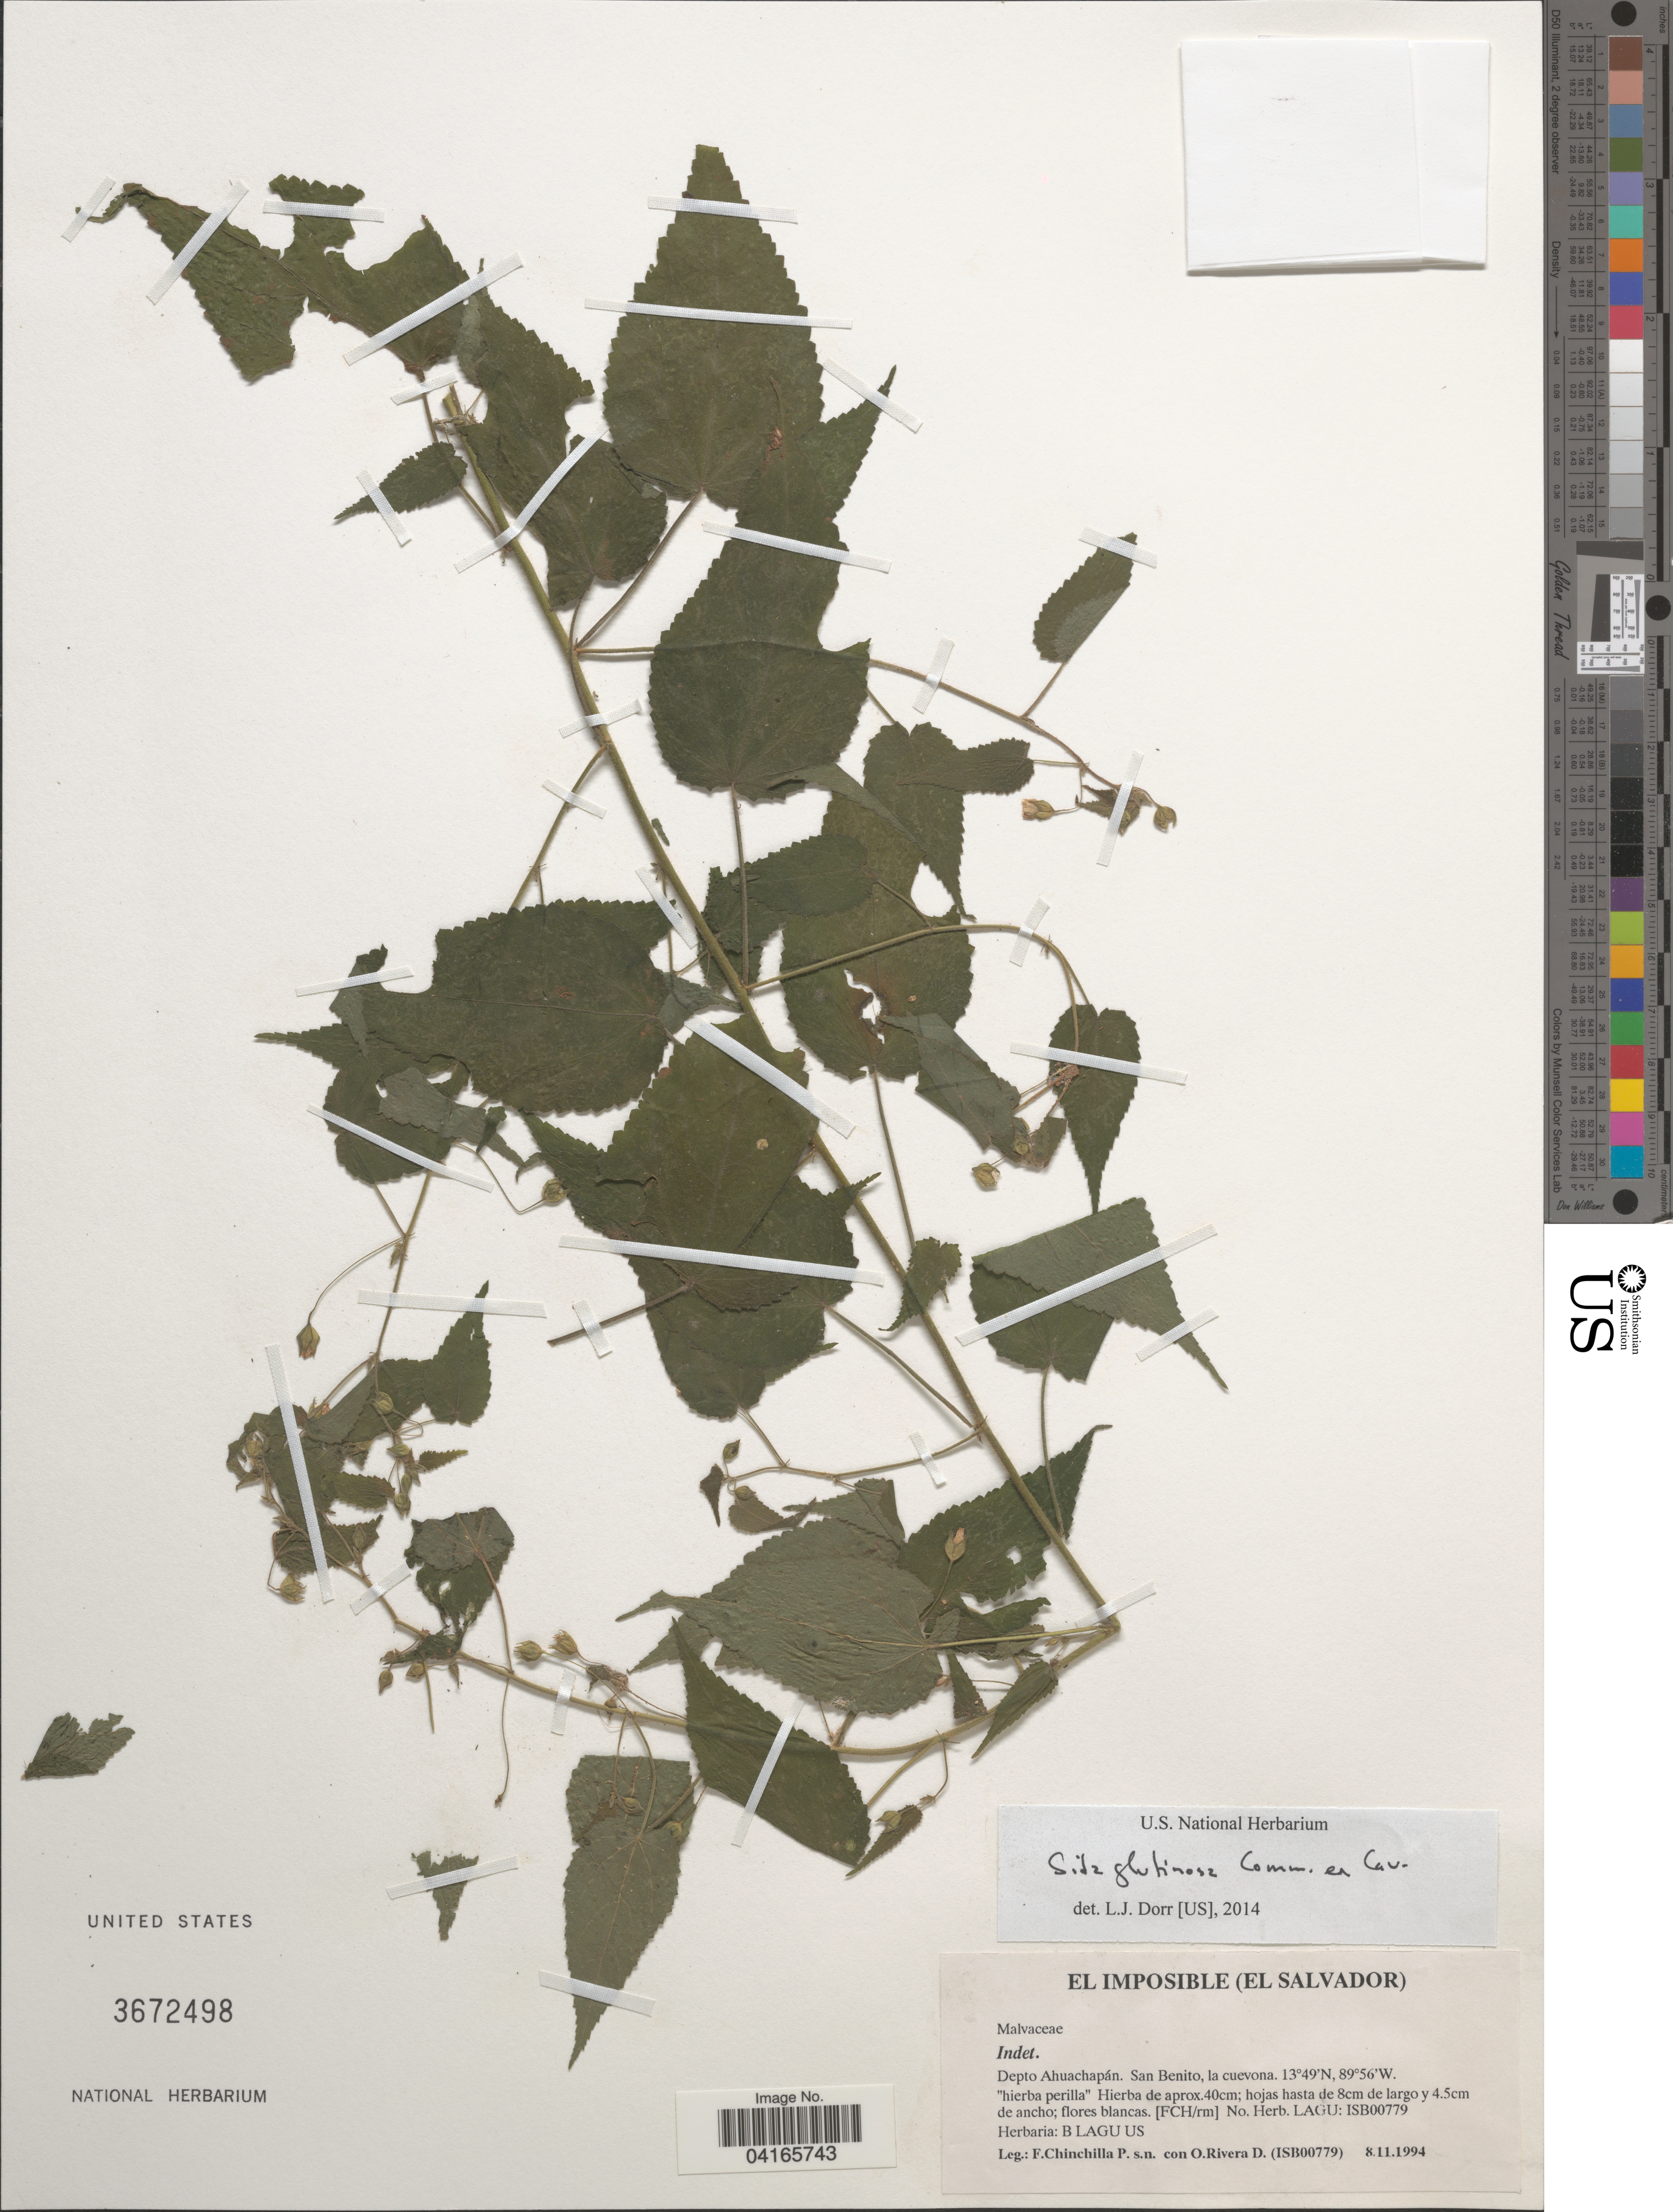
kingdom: Plantae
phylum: Tracheophyta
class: Magnoliopsida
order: Malvales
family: Malvaceae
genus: Sida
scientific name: Sida glutinosa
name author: Comm. ex Cav.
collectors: F. Chinchilla P. & O. Rivera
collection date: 1994-11-08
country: El Salvador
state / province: Ahuachapan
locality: El Imposible. Depto Ahuachapán. San Benito, la cuevona.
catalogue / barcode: US 3672498